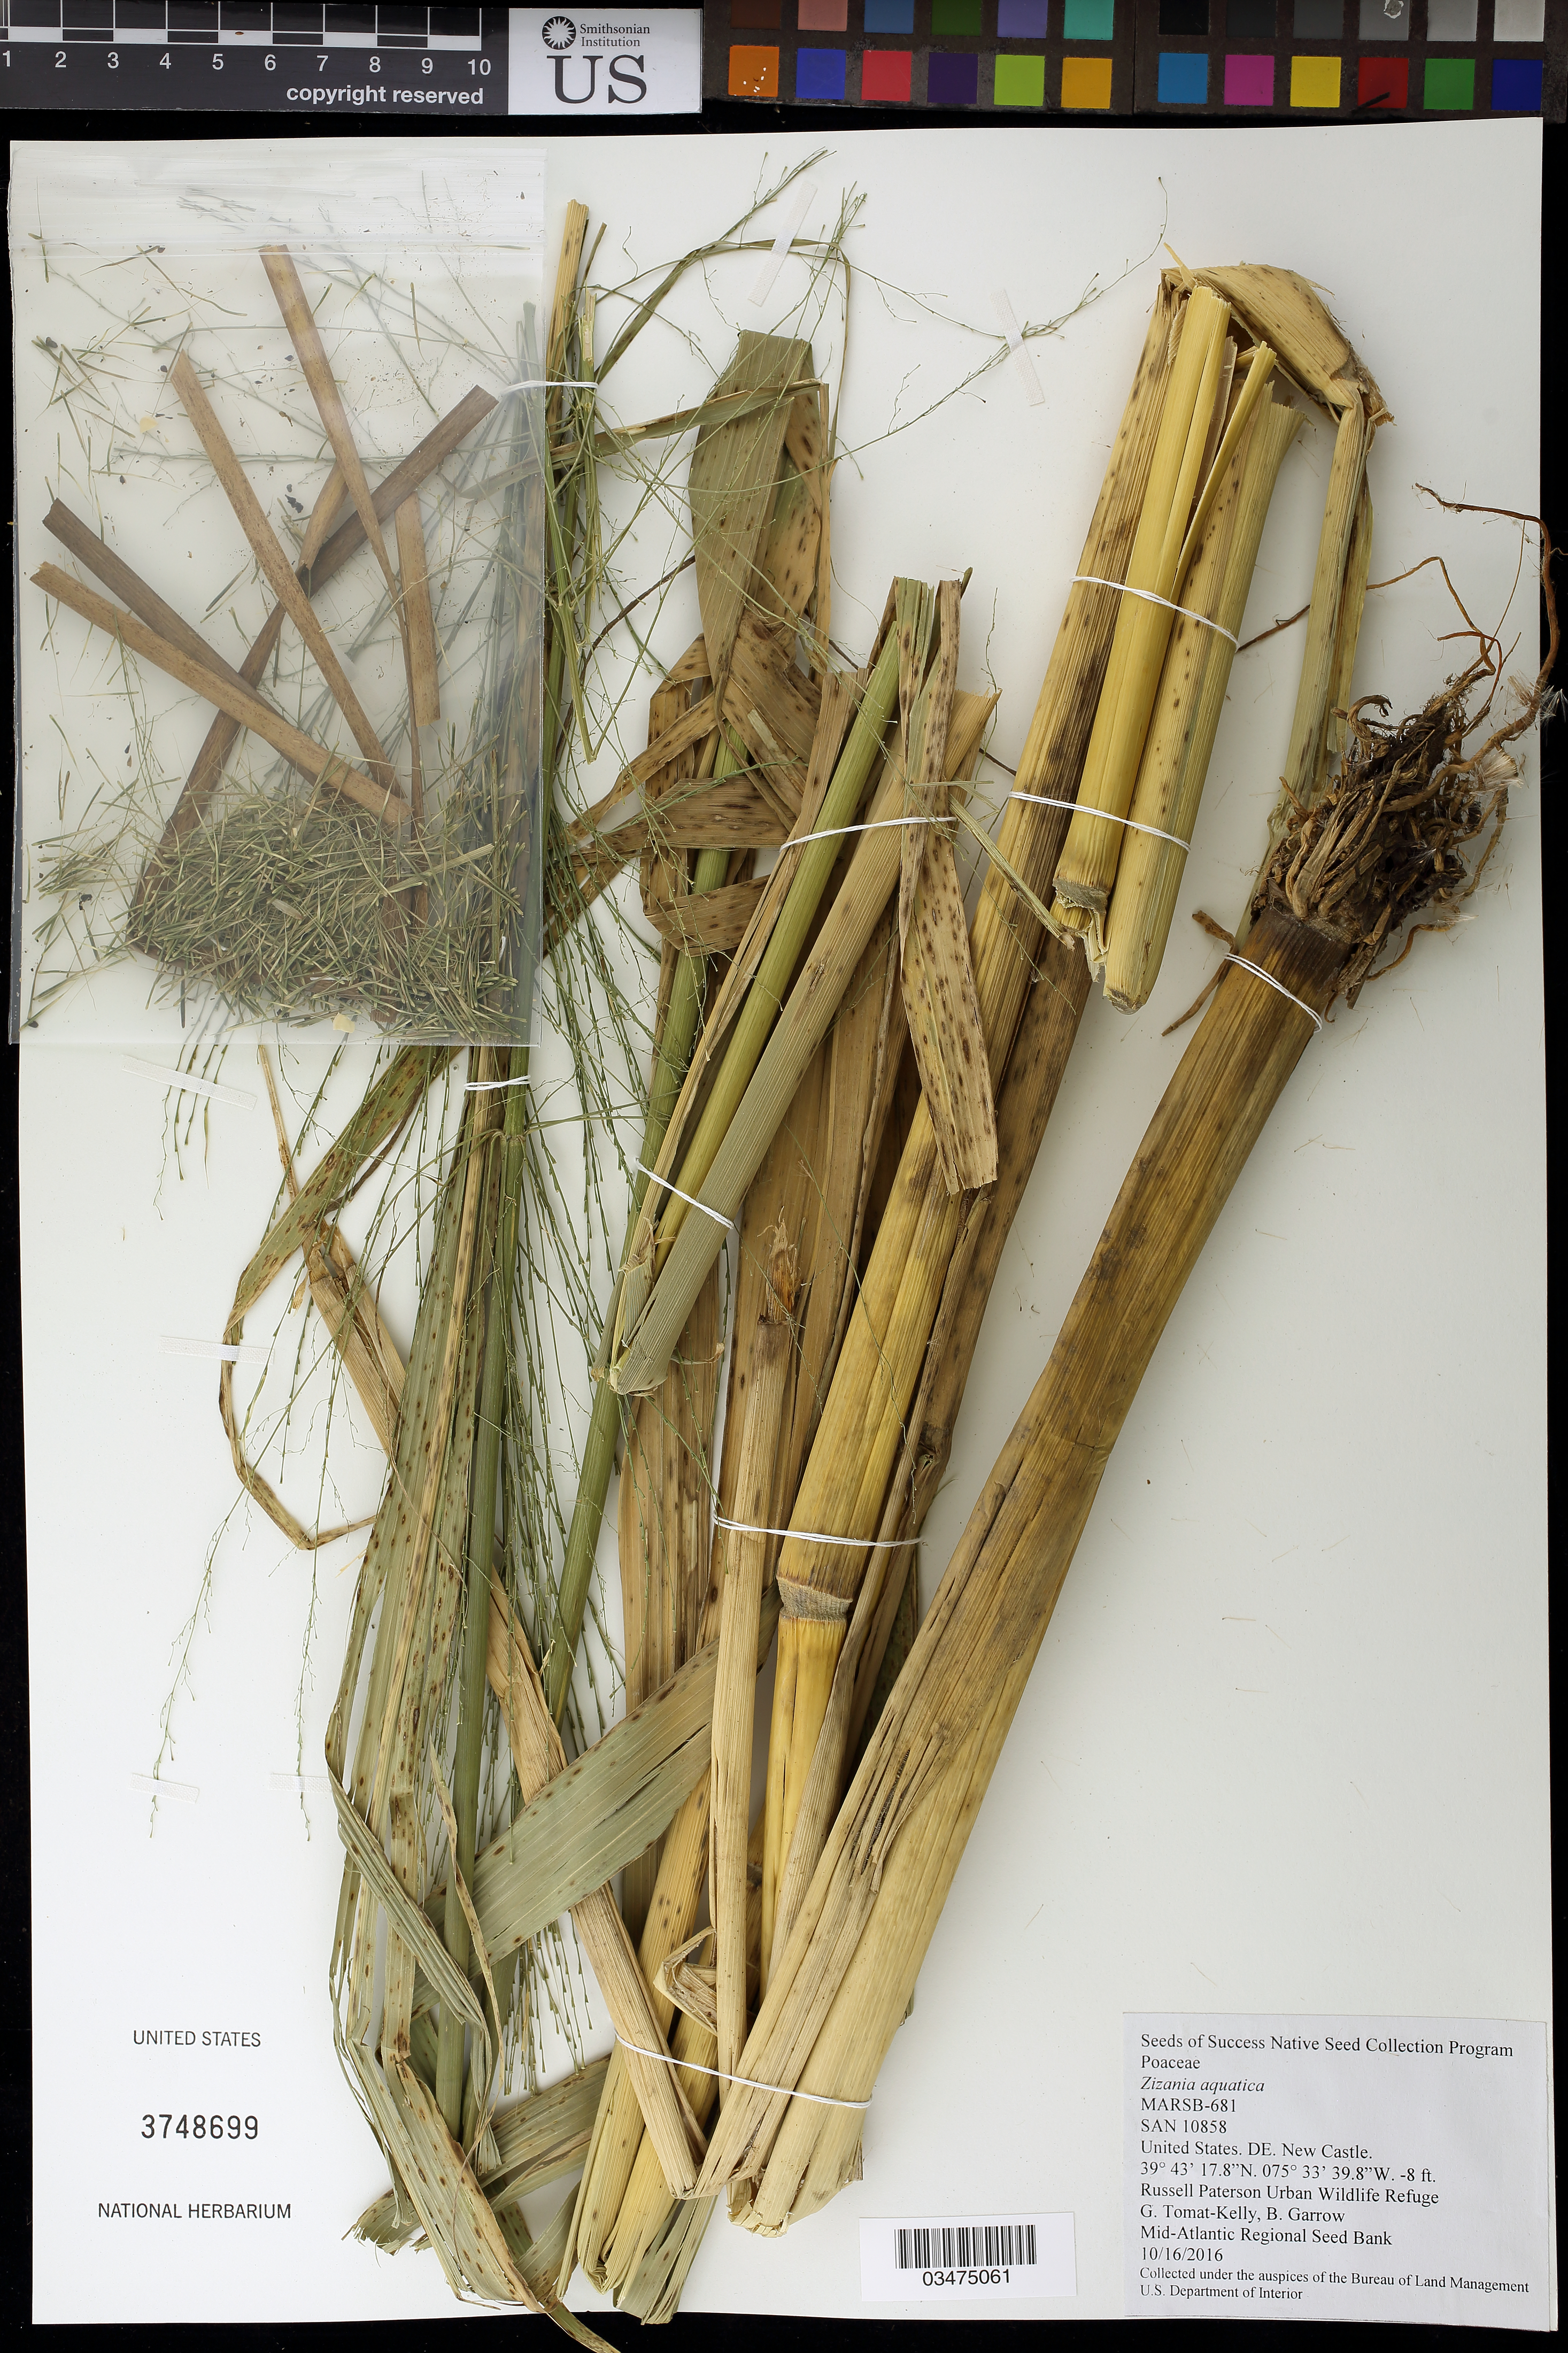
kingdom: Plantae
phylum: Tracheophyta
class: Liliopsida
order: Poales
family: Poaceae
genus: Zizania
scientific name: Zizania aquatica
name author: L.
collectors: G. Tomat-Kelly & B. Garrow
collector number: MARSB-681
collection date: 2016-10-16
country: United States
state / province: Delaware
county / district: New Castle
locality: Russell Paterson Urban Wildlife Refuge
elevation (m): -2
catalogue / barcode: US 3748699